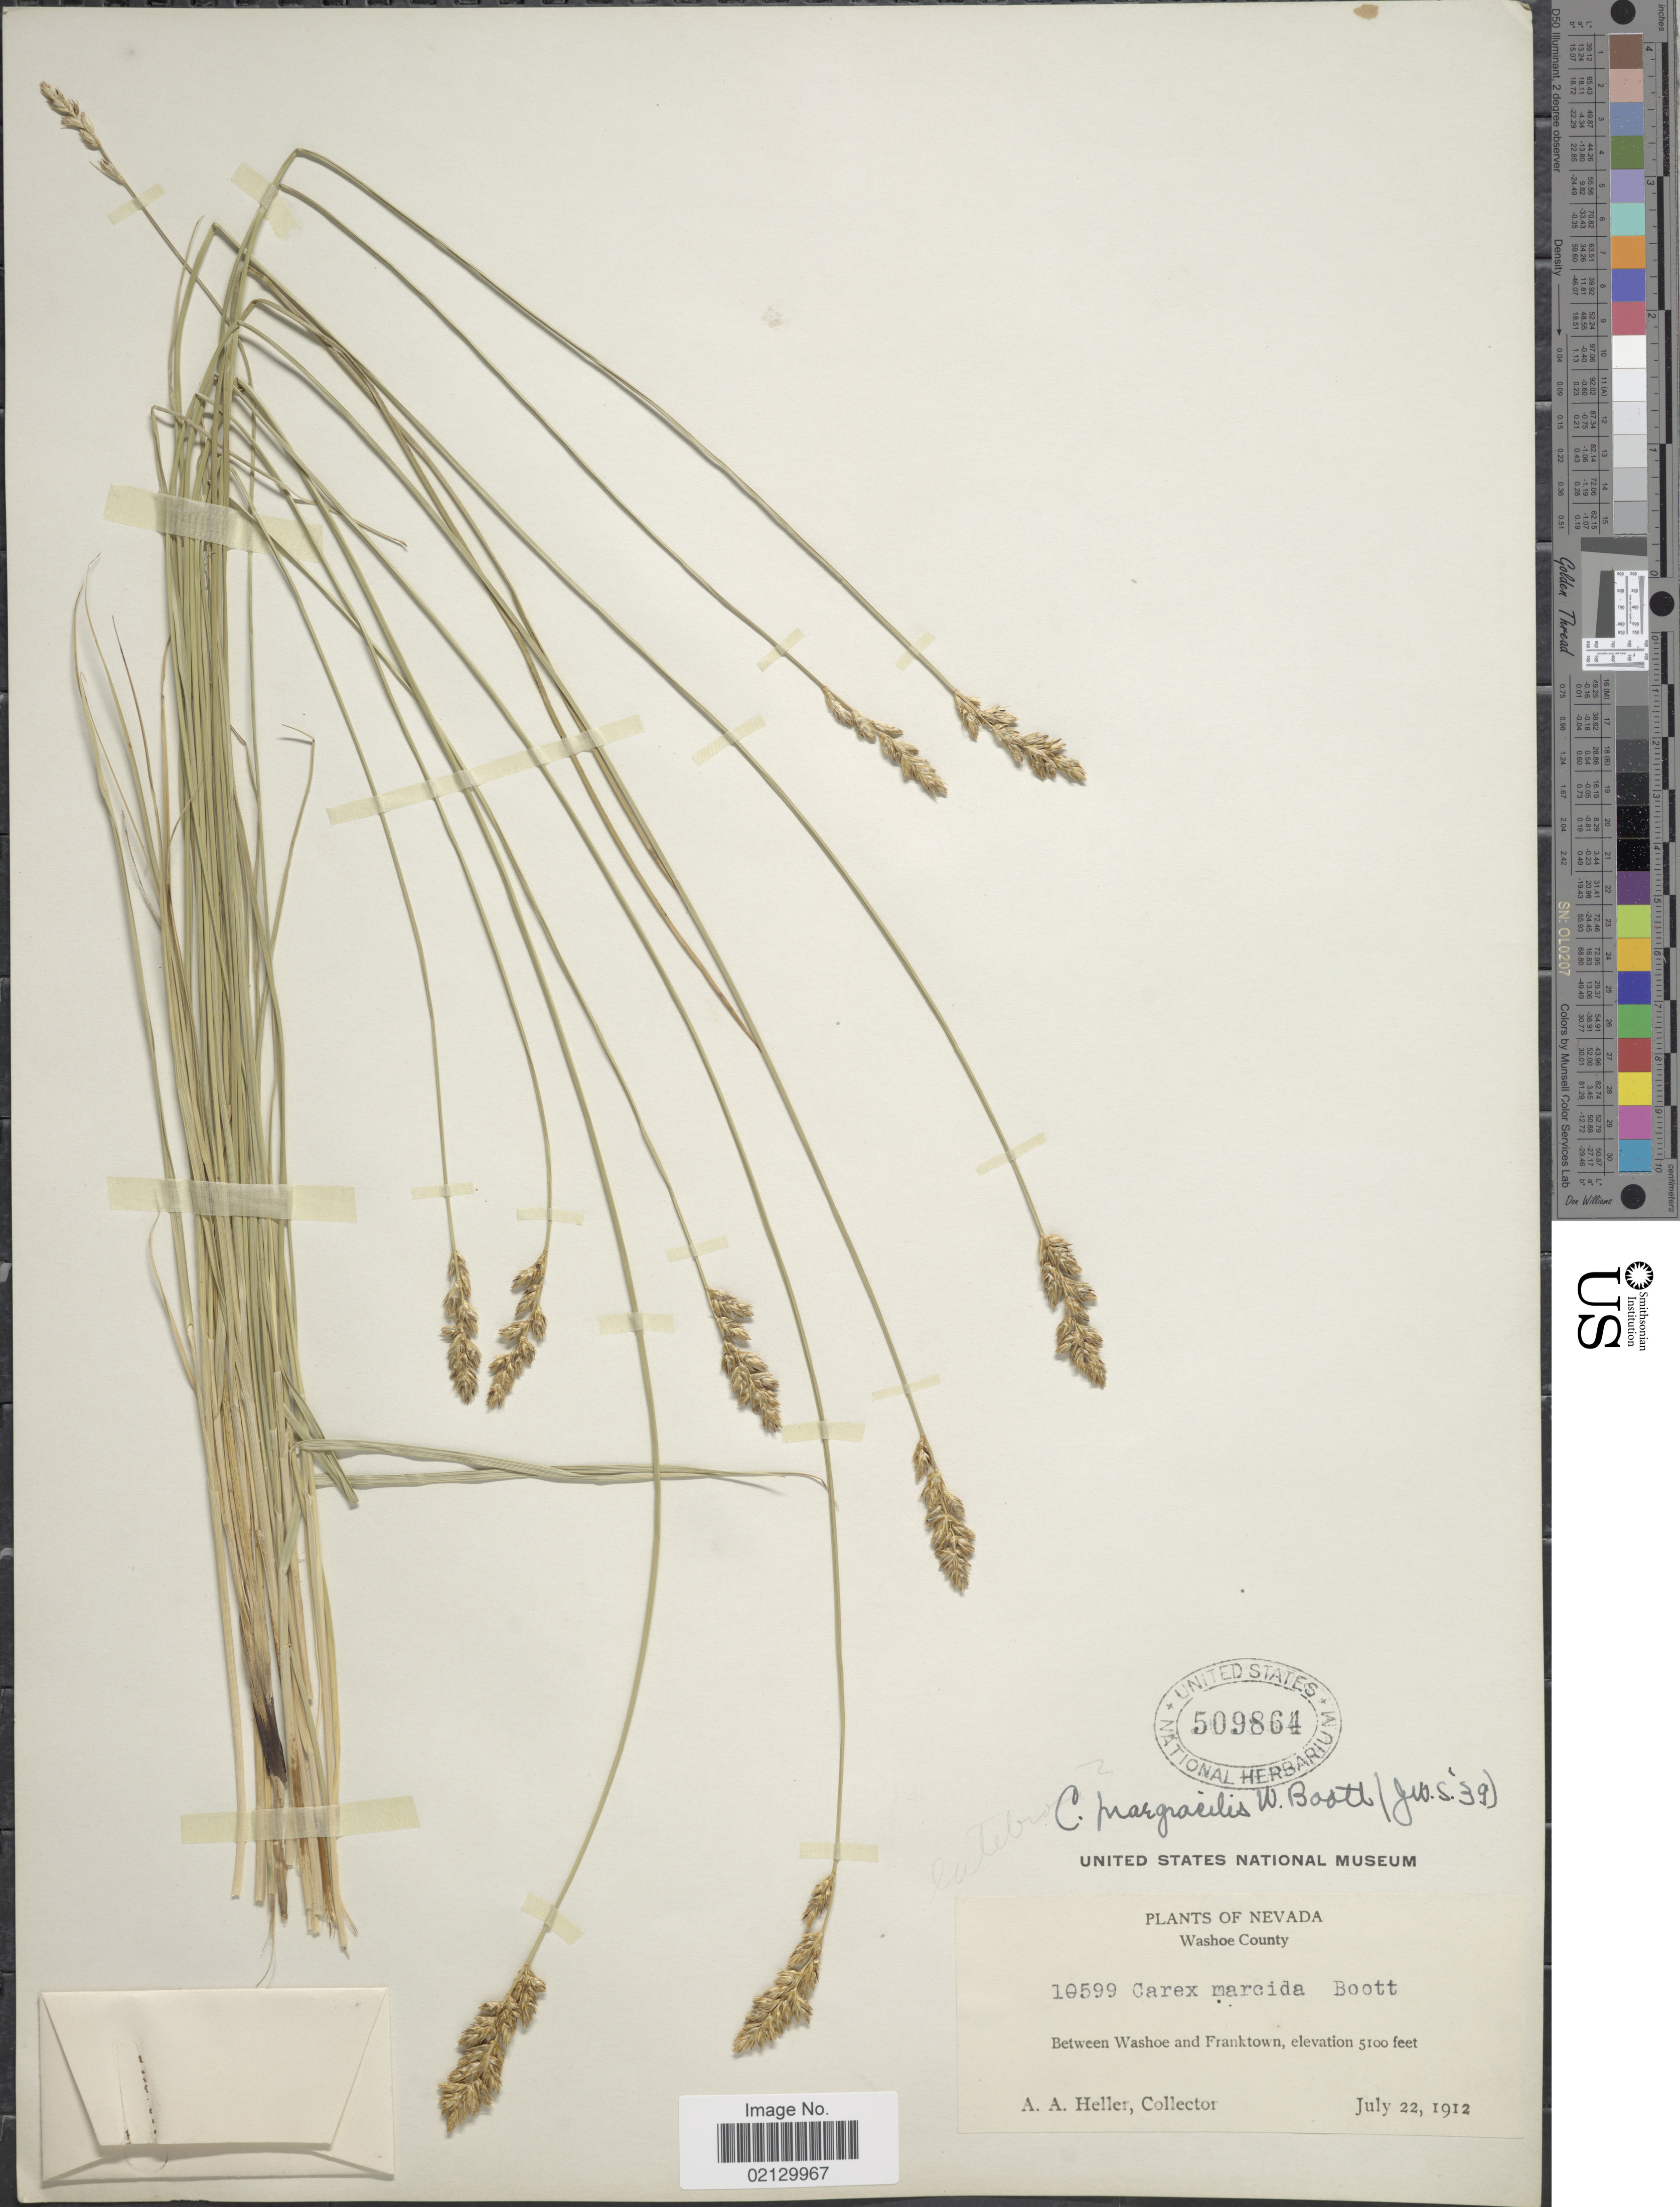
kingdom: Plantae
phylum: Tracheophyta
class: Liliopsida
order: Poales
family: Cyperaceae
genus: Carex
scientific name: Carex praegracilis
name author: W. Boott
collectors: A. A. Heller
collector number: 10599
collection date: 1912-07-22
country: United States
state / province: Nevada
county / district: Washoe Co.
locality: Between Washoe and Franktown.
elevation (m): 1554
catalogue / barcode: US 509864